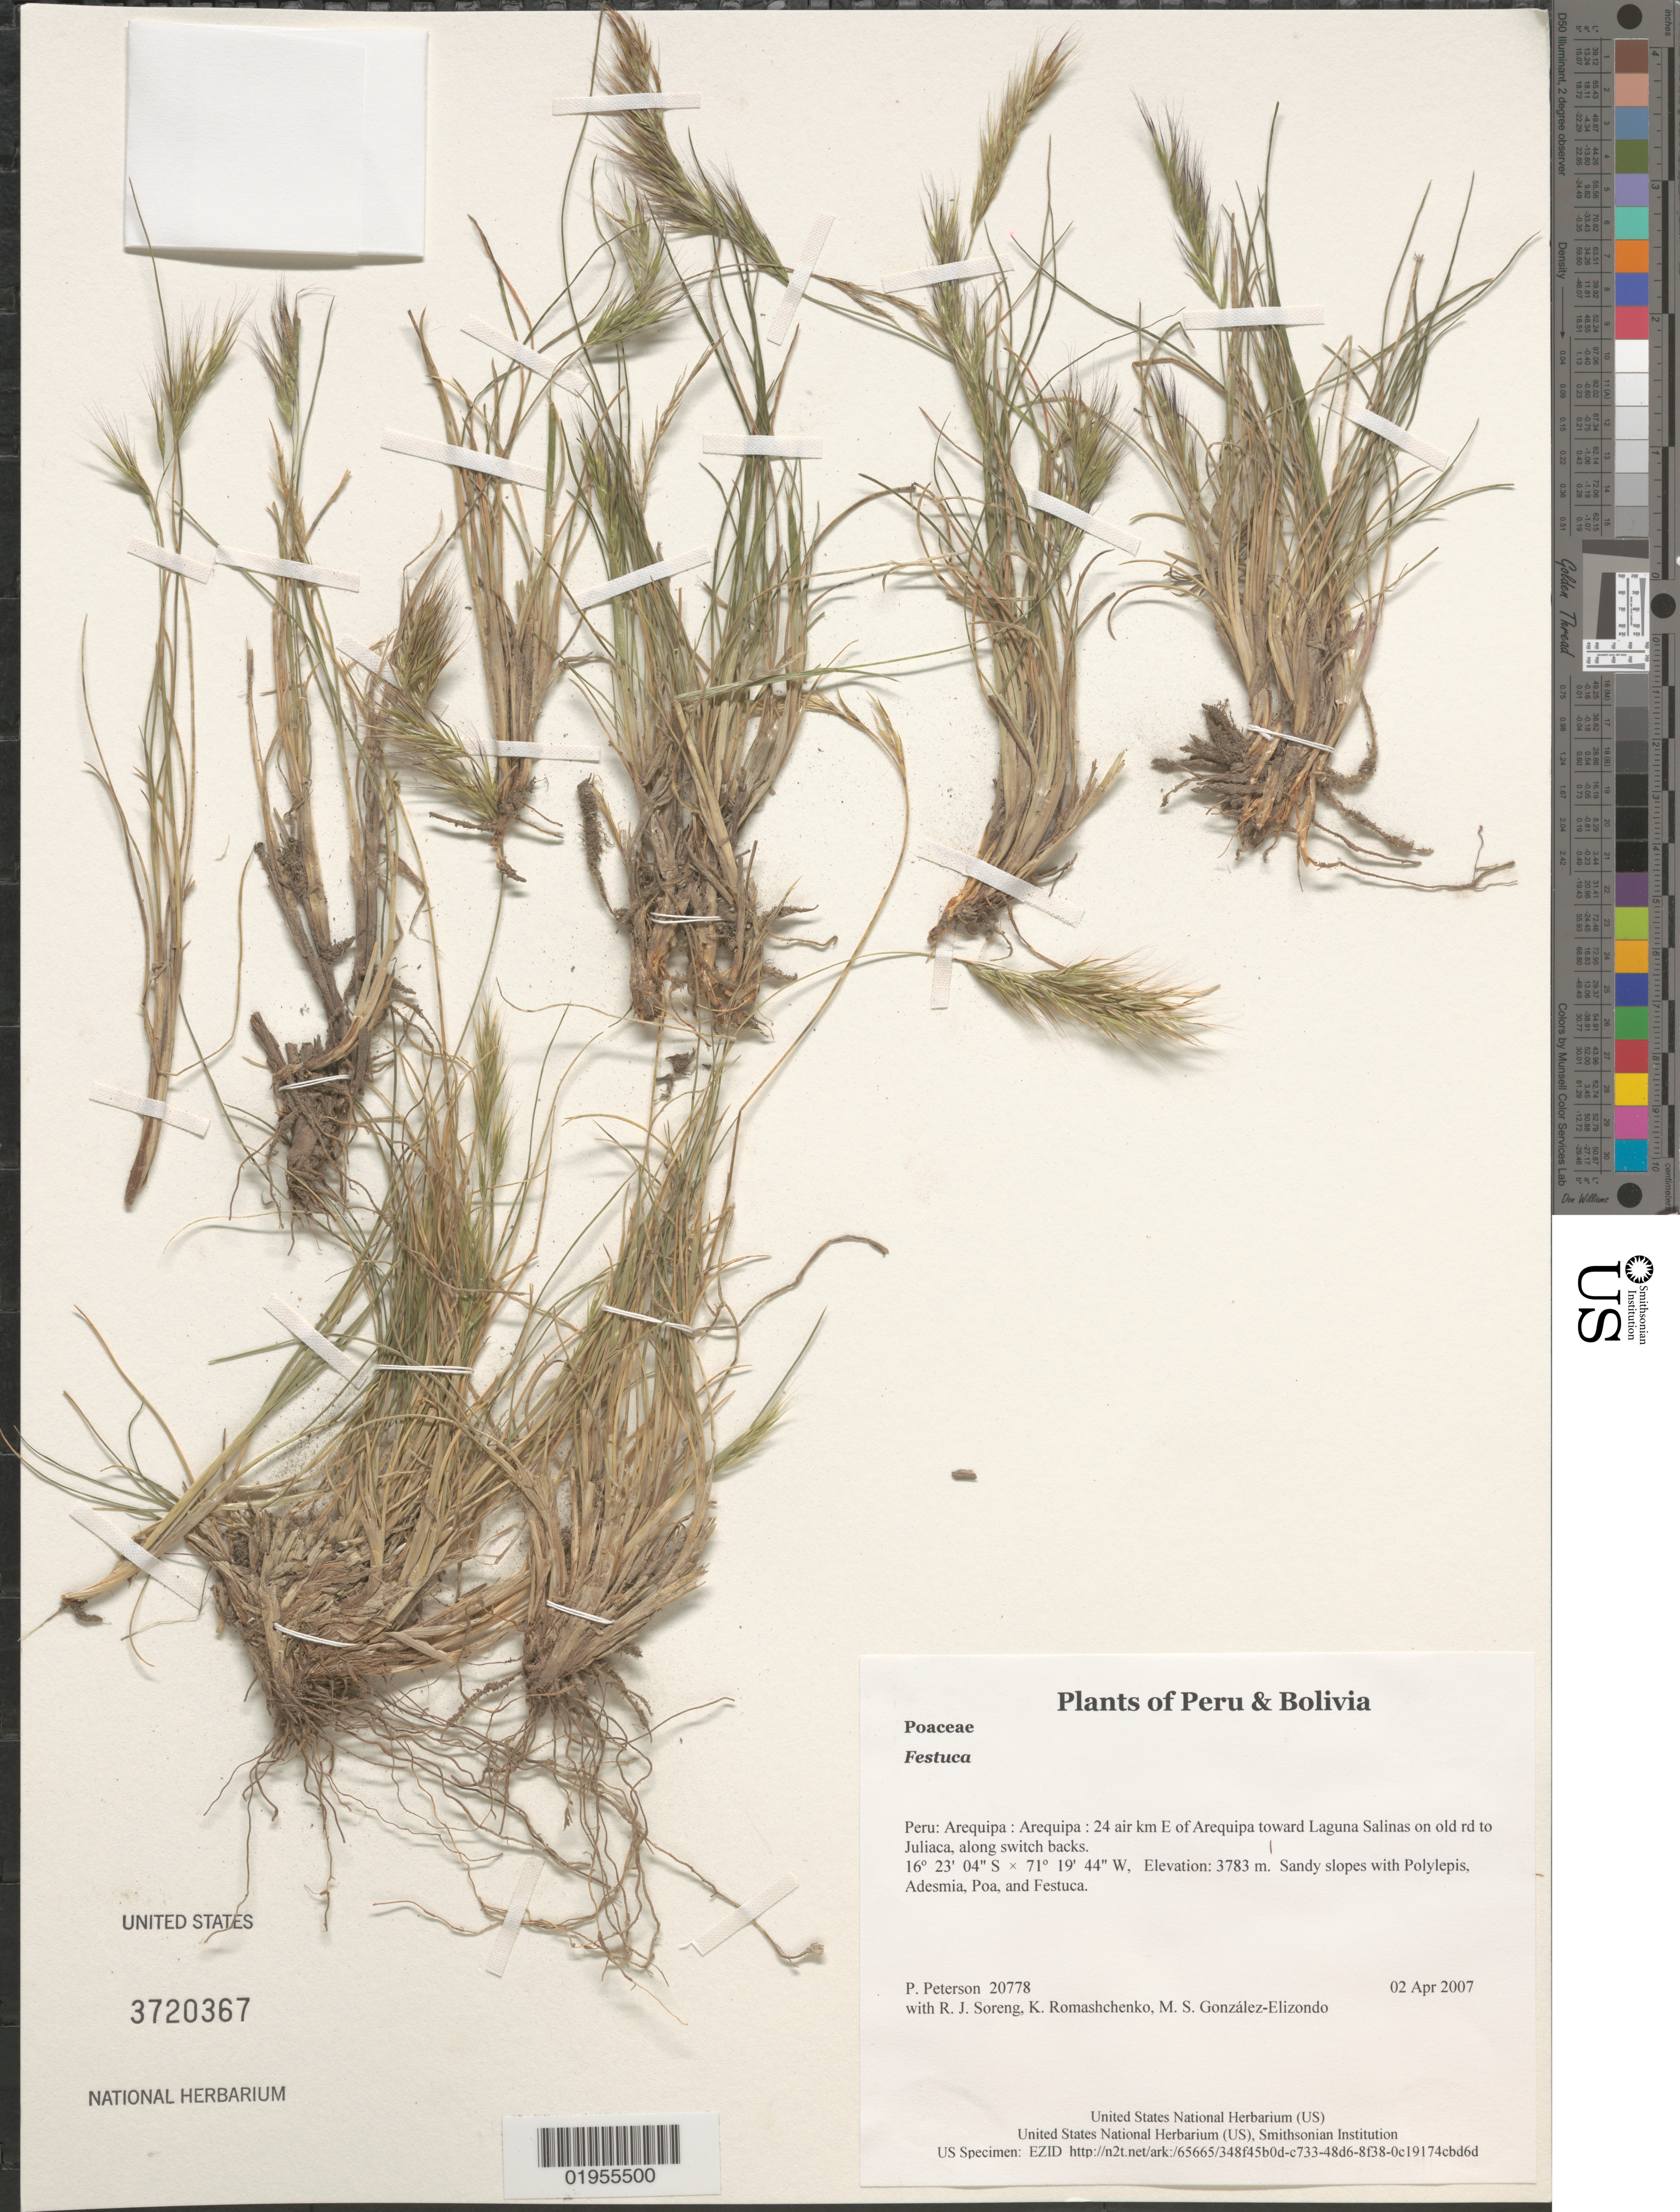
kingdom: Plantae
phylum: Tracheophyta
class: Liliopsida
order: Poales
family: Poaceae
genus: Festuca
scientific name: Festuca sp.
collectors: P. M. Peterson, R. J. Soreng, K. Romashchenko & M. S. González-Elizondo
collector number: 20778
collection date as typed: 02 Apr 2007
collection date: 2007-04-02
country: Peru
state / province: Arequipa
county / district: Arequipa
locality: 24 air km E of Arequipa toward Laguna Salinas on old rd to Juliaca, along switch backs.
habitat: Sandy slopes with Polylepis, Adesmia, Poa, and Festuca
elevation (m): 3783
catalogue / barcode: US 3720367